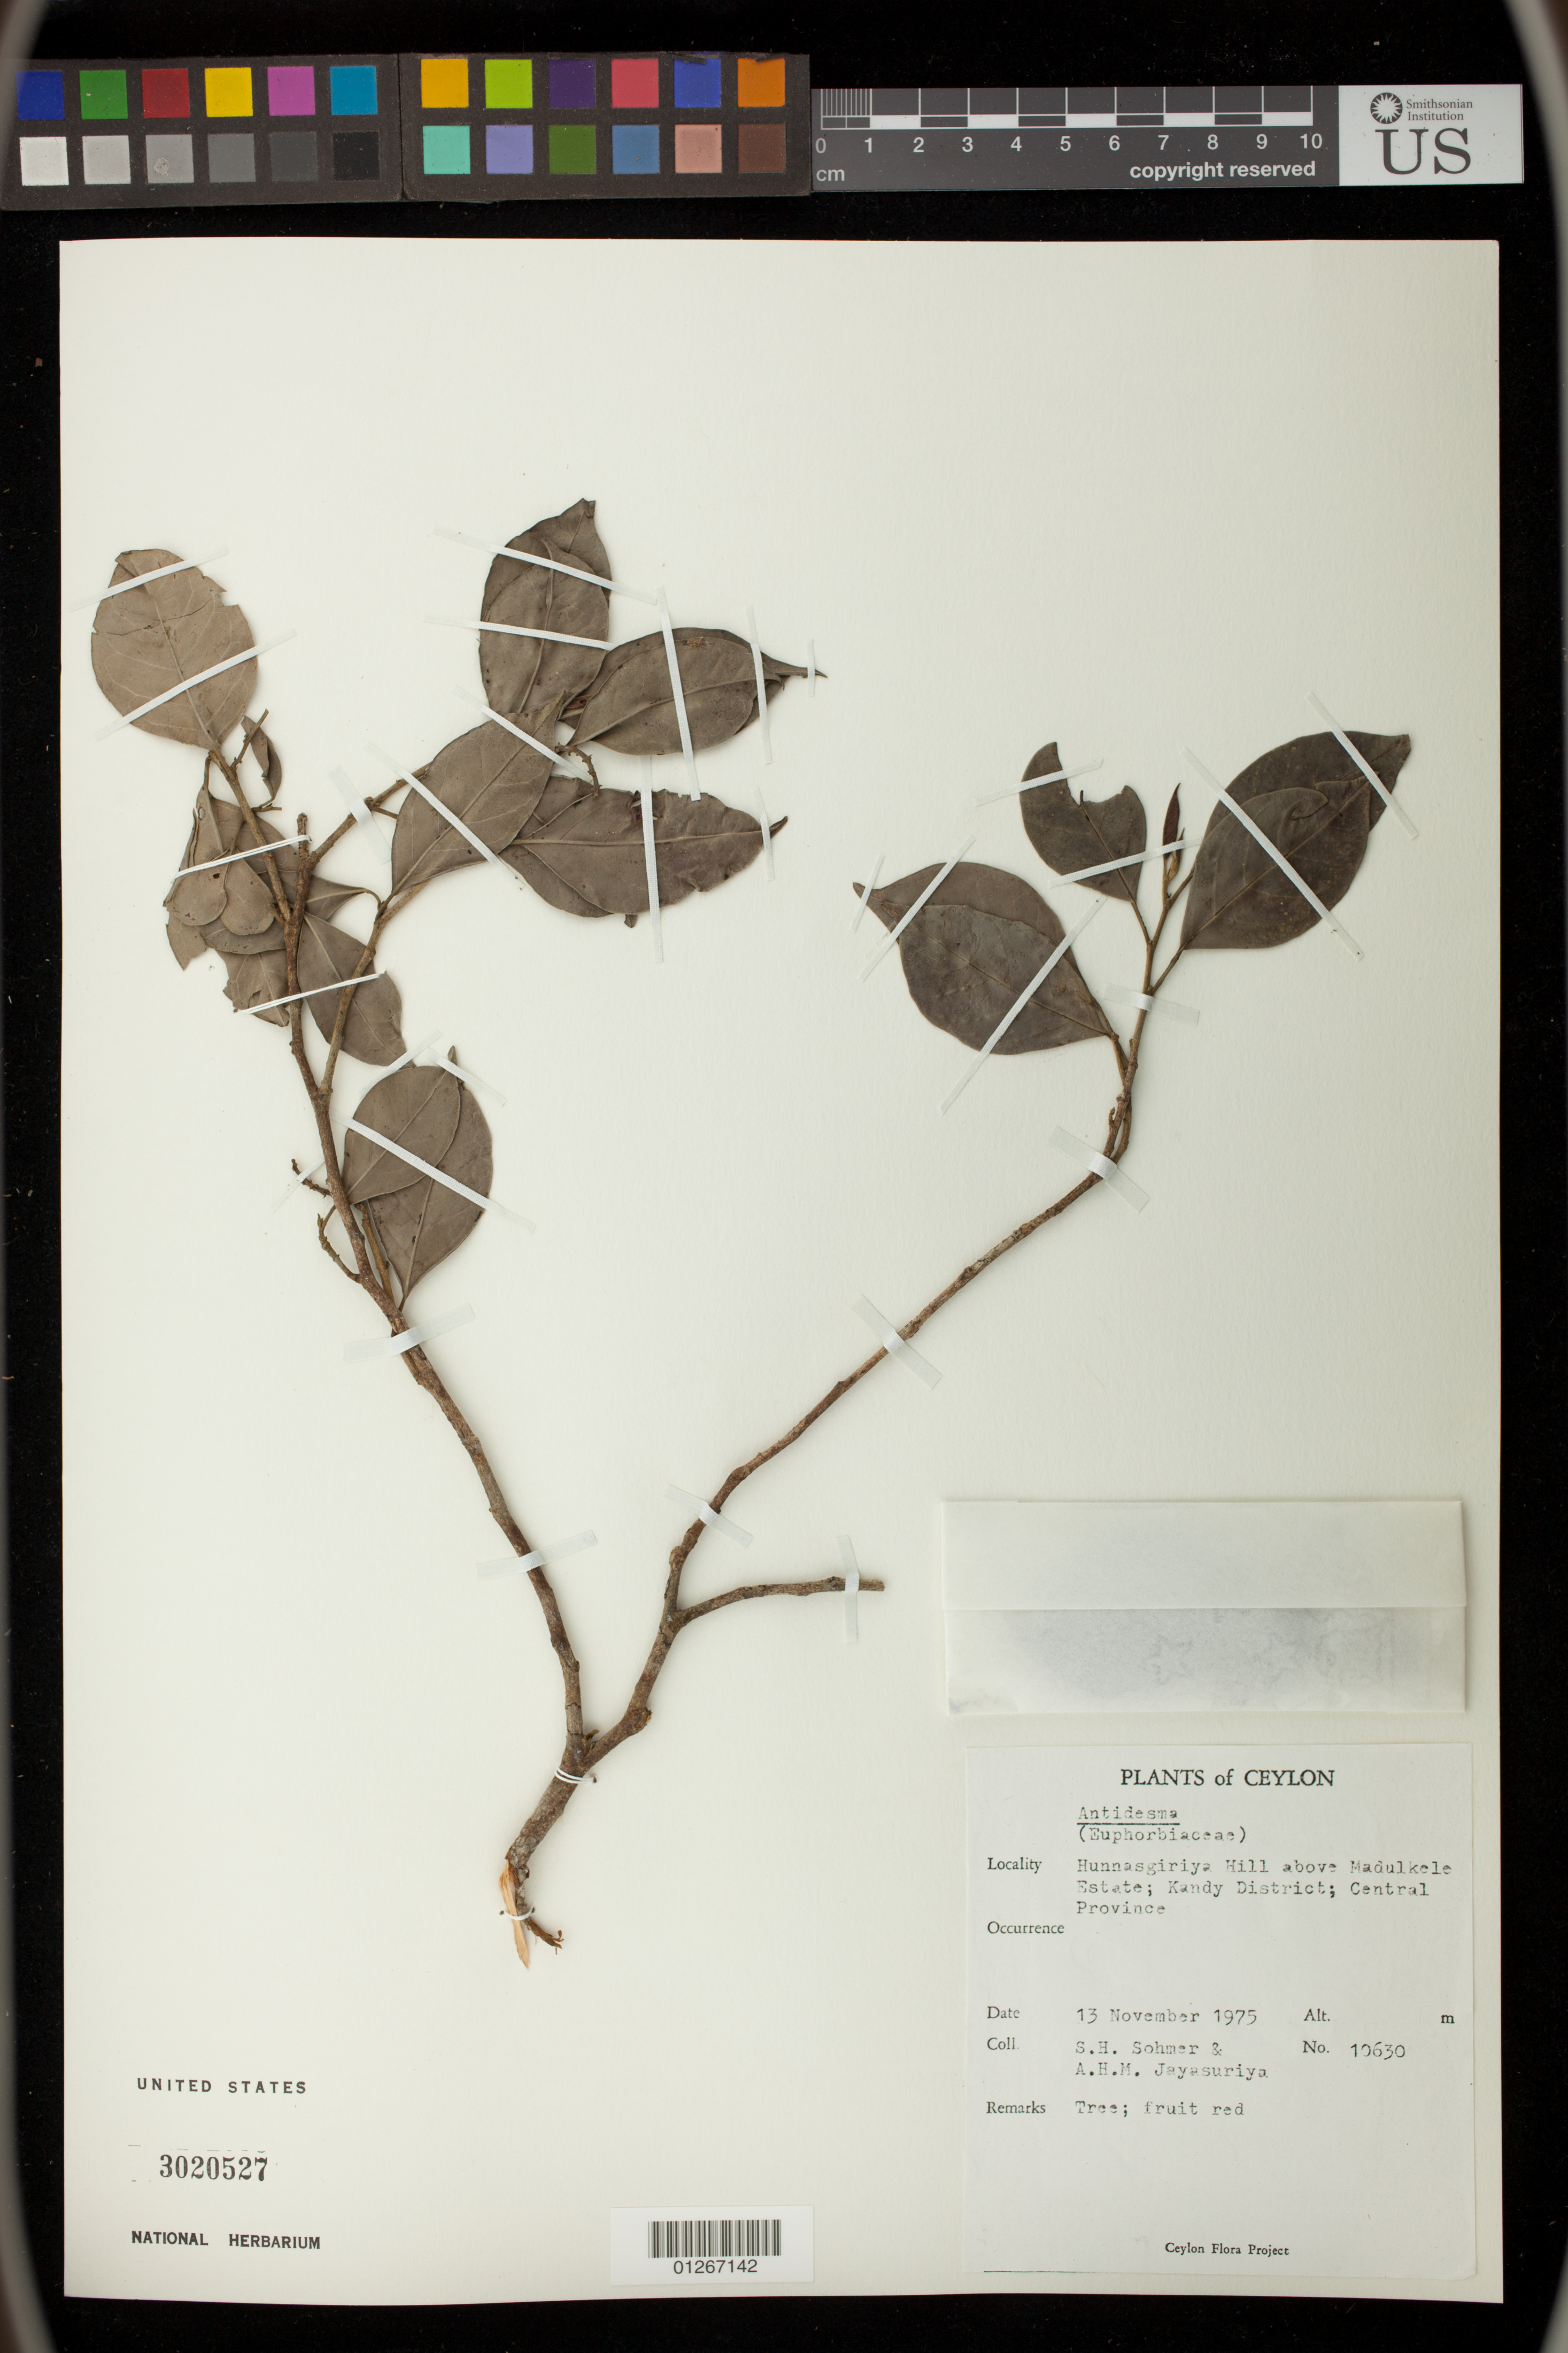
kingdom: Plantae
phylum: Tracheophyta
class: Magnoliopsida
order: Malpighiales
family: Phyllanthaceae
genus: Antidesma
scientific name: Antidesma sp.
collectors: S. H. Sohmer & A. Jayasuriya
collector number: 10630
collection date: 1975-11-13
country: Sri Lanka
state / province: Central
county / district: Kandy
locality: Hunnasgiriya Hill above Madulkele Estate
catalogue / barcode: US 3020527